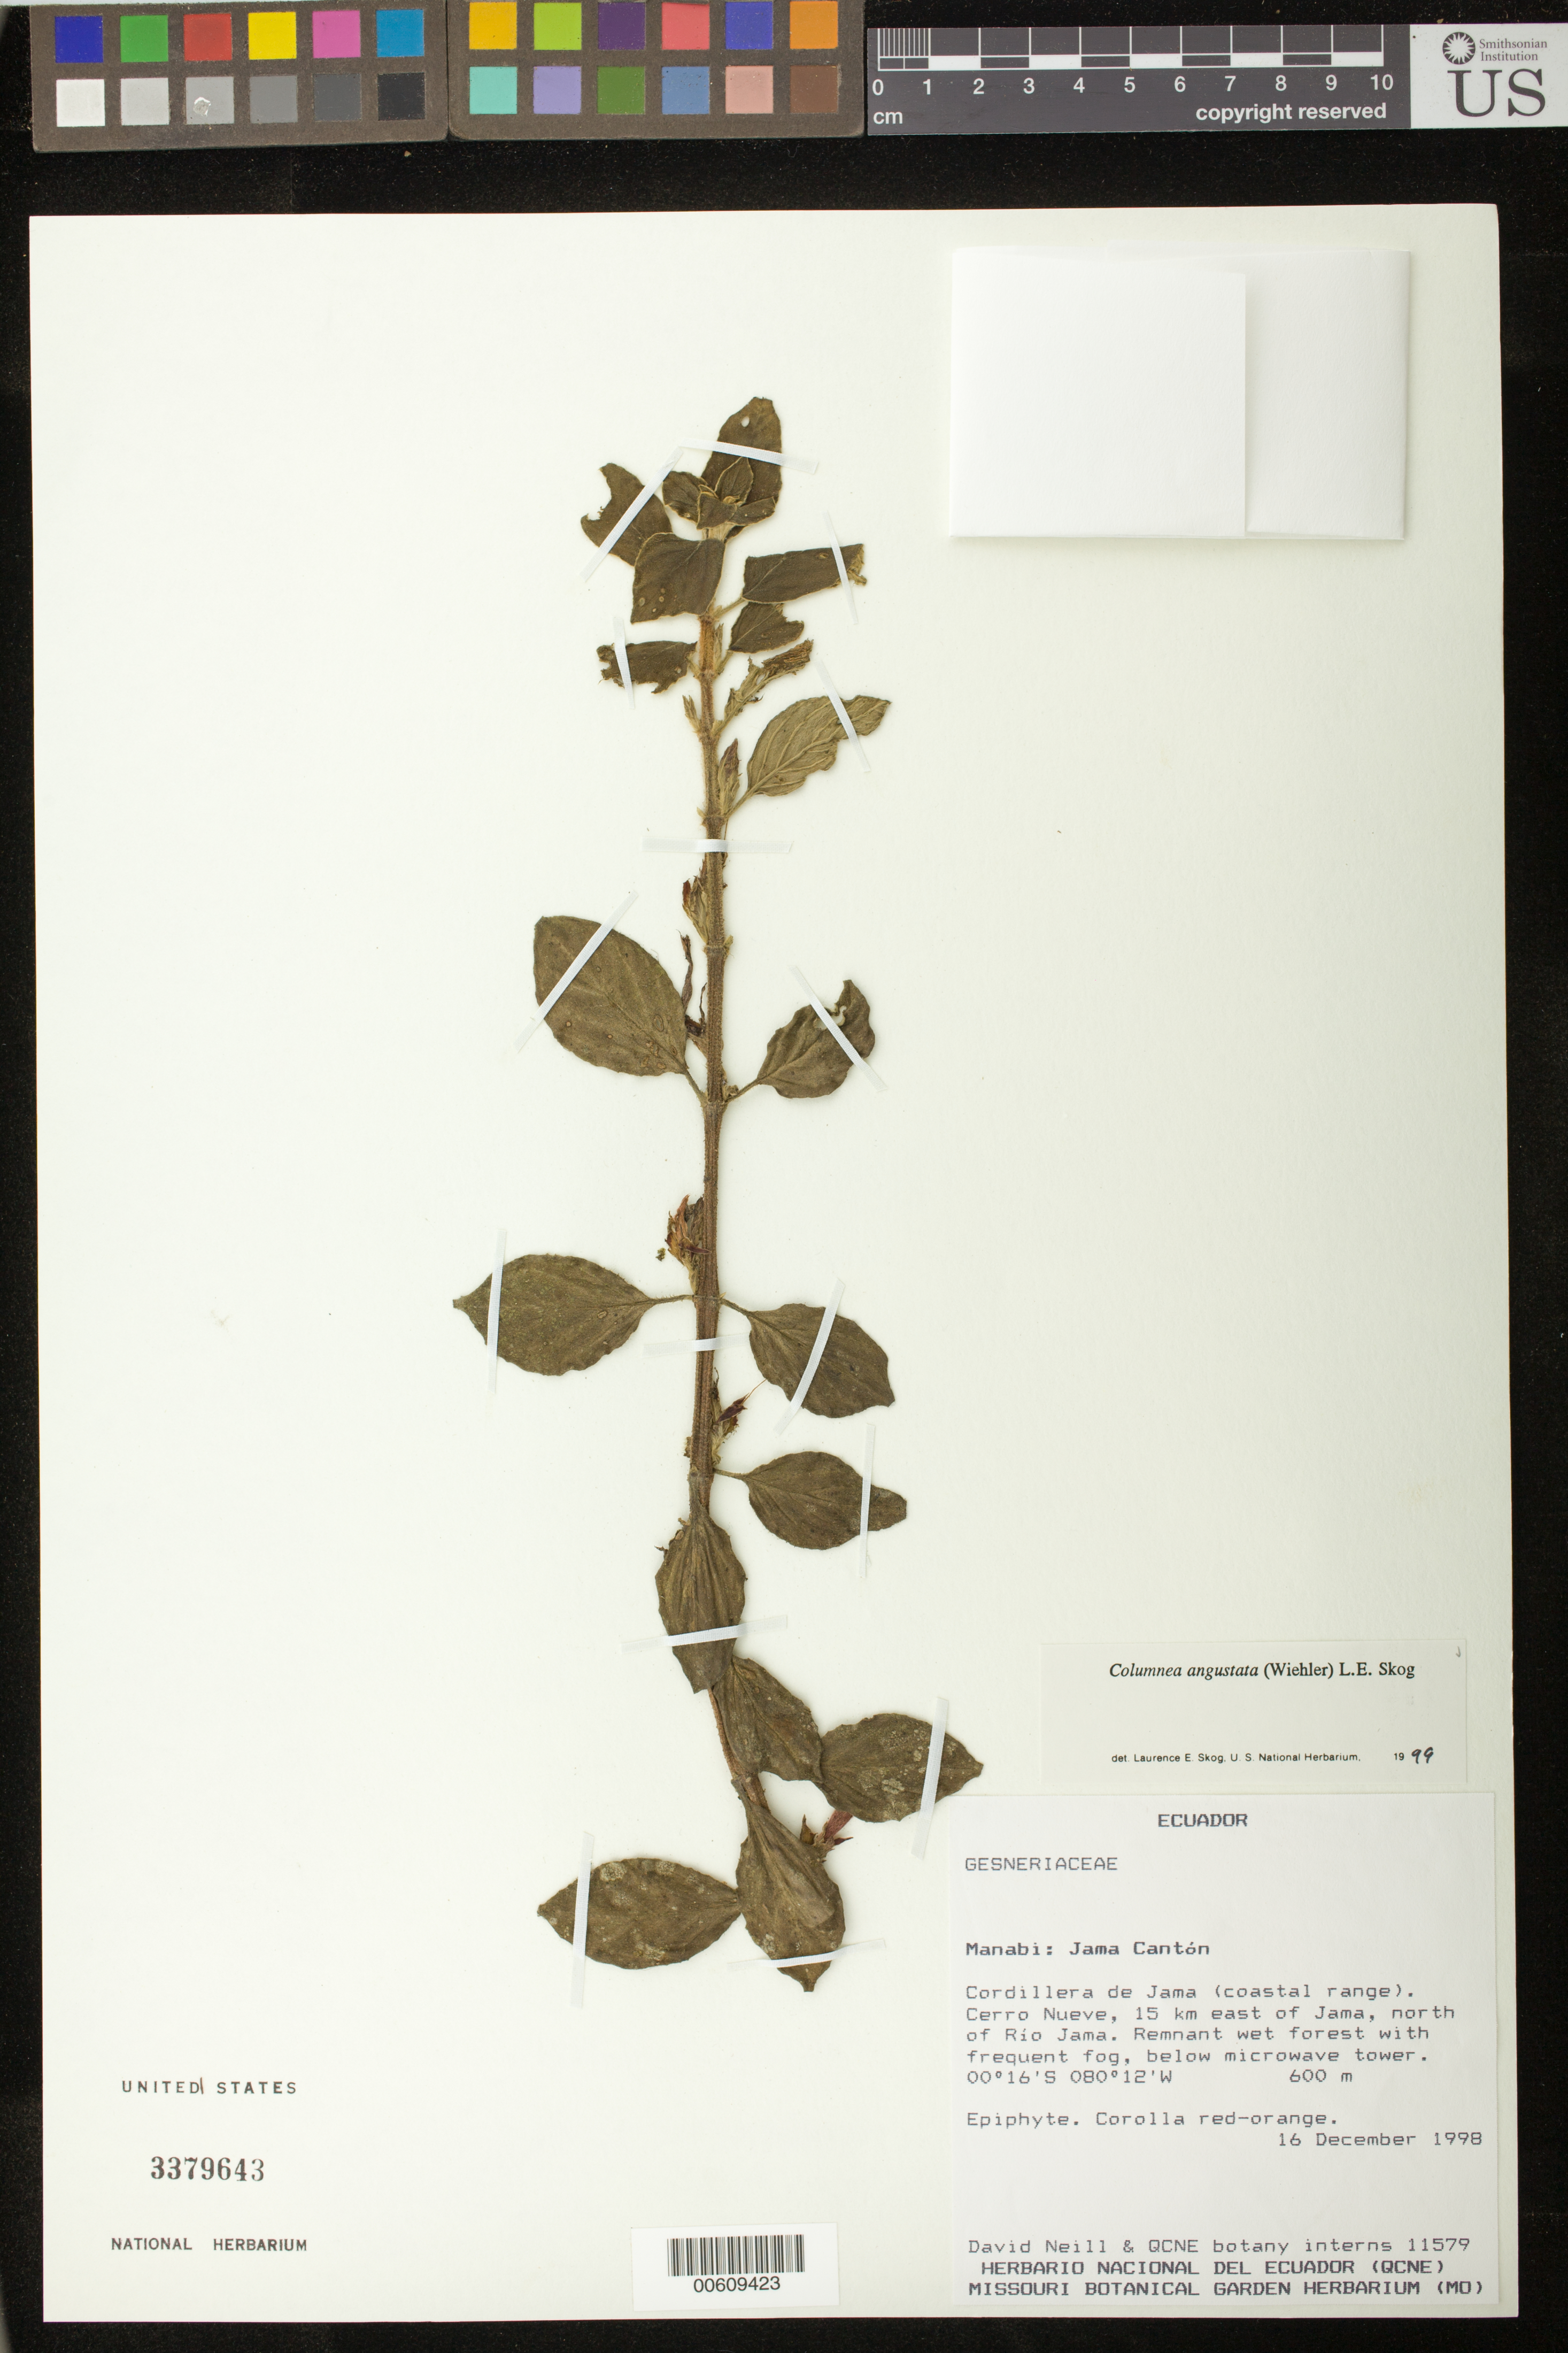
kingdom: Plantae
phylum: Tracheophyta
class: Magnoliopsida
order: Lamiales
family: Gesneriaceae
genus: Columnea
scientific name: Columnea angustata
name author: (Wiehler) L.E. Skog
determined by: Skog, Laurence E.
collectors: D. A. Neill & QCNE botany interns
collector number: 11579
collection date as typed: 16 Dec 1998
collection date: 1998-12-16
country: Ecuador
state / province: Manabí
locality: Jama Cantón; Cordillera de Jama (coastal range), Cerro Nueve, 15 km E of Jama, N of Río Jama, below microwave tower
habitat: Remnant wet forest with frequent fog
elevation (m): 600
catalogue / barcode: US 3379643